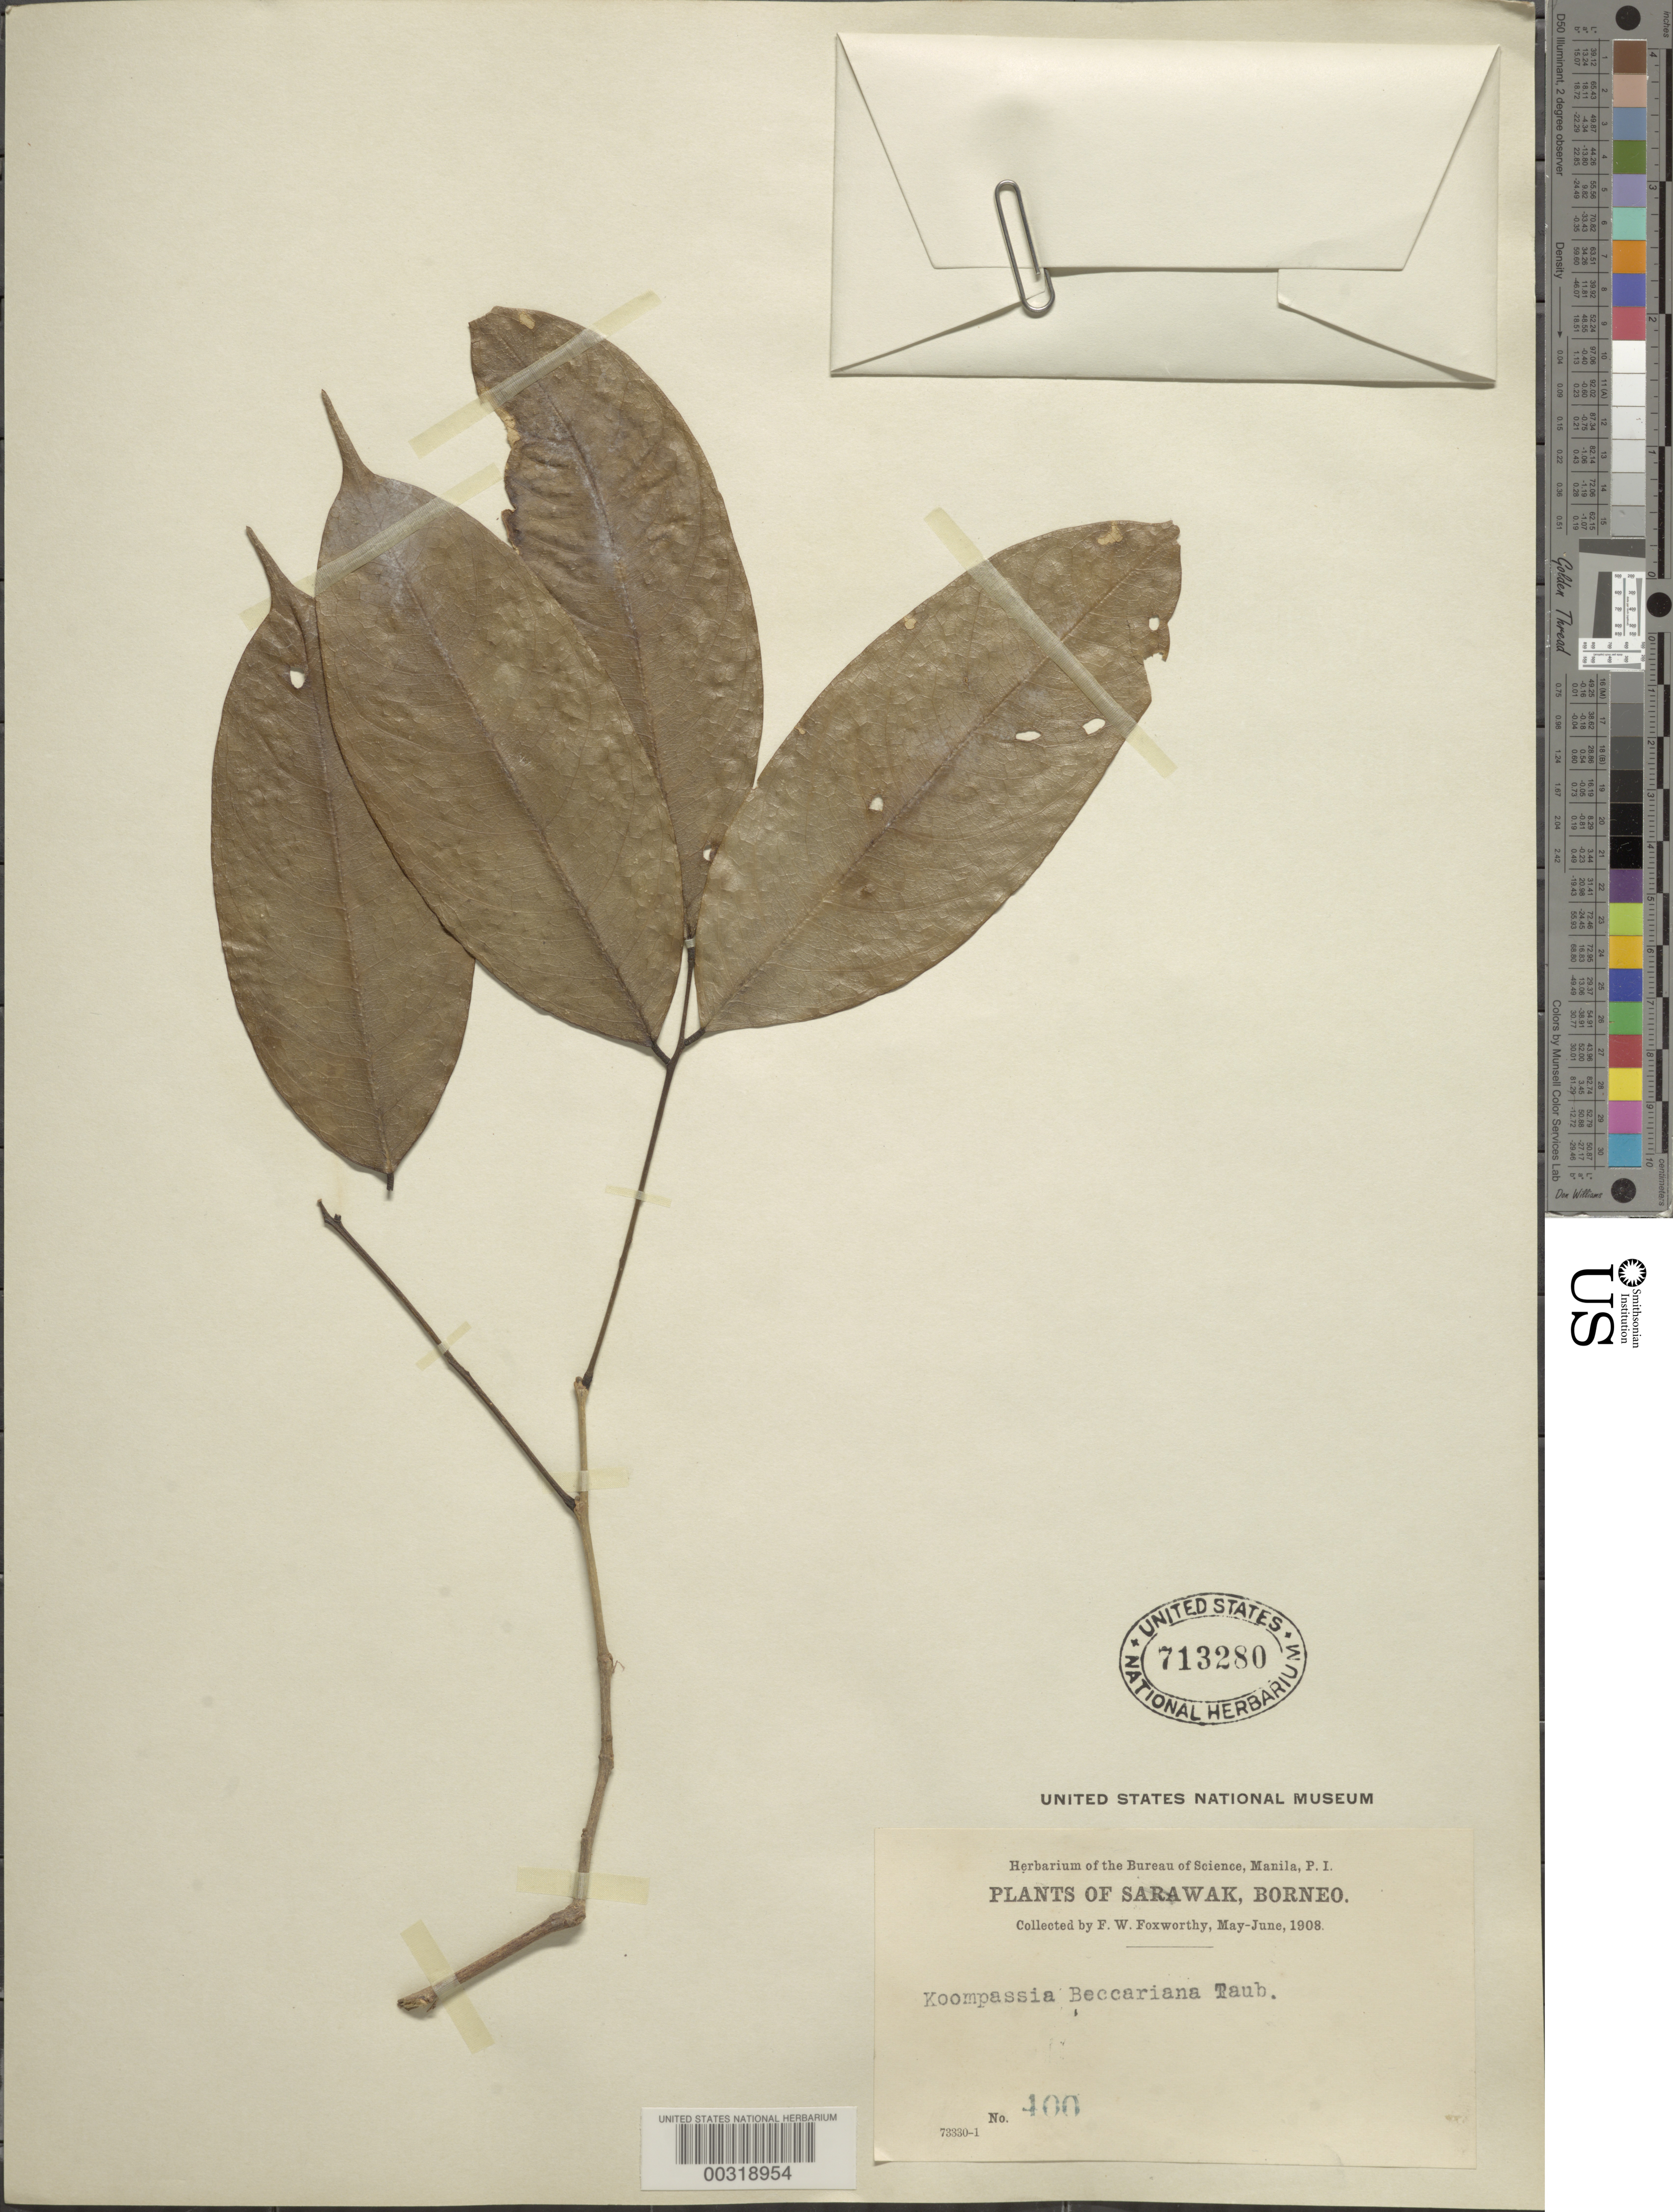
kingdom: Plantae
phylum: Tracheophyta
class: Magnoliopsida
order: Fabales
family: Fabaceae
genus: Koompassia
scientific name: Koompassia beccariana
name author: Taub.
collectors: F. W. Foxworthy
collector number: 400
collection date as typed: May 1908 to -- Jun 1908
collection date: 1908-05/1908-06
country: Malaysia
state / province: Sarawak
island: Borneo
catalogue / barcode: US 713280